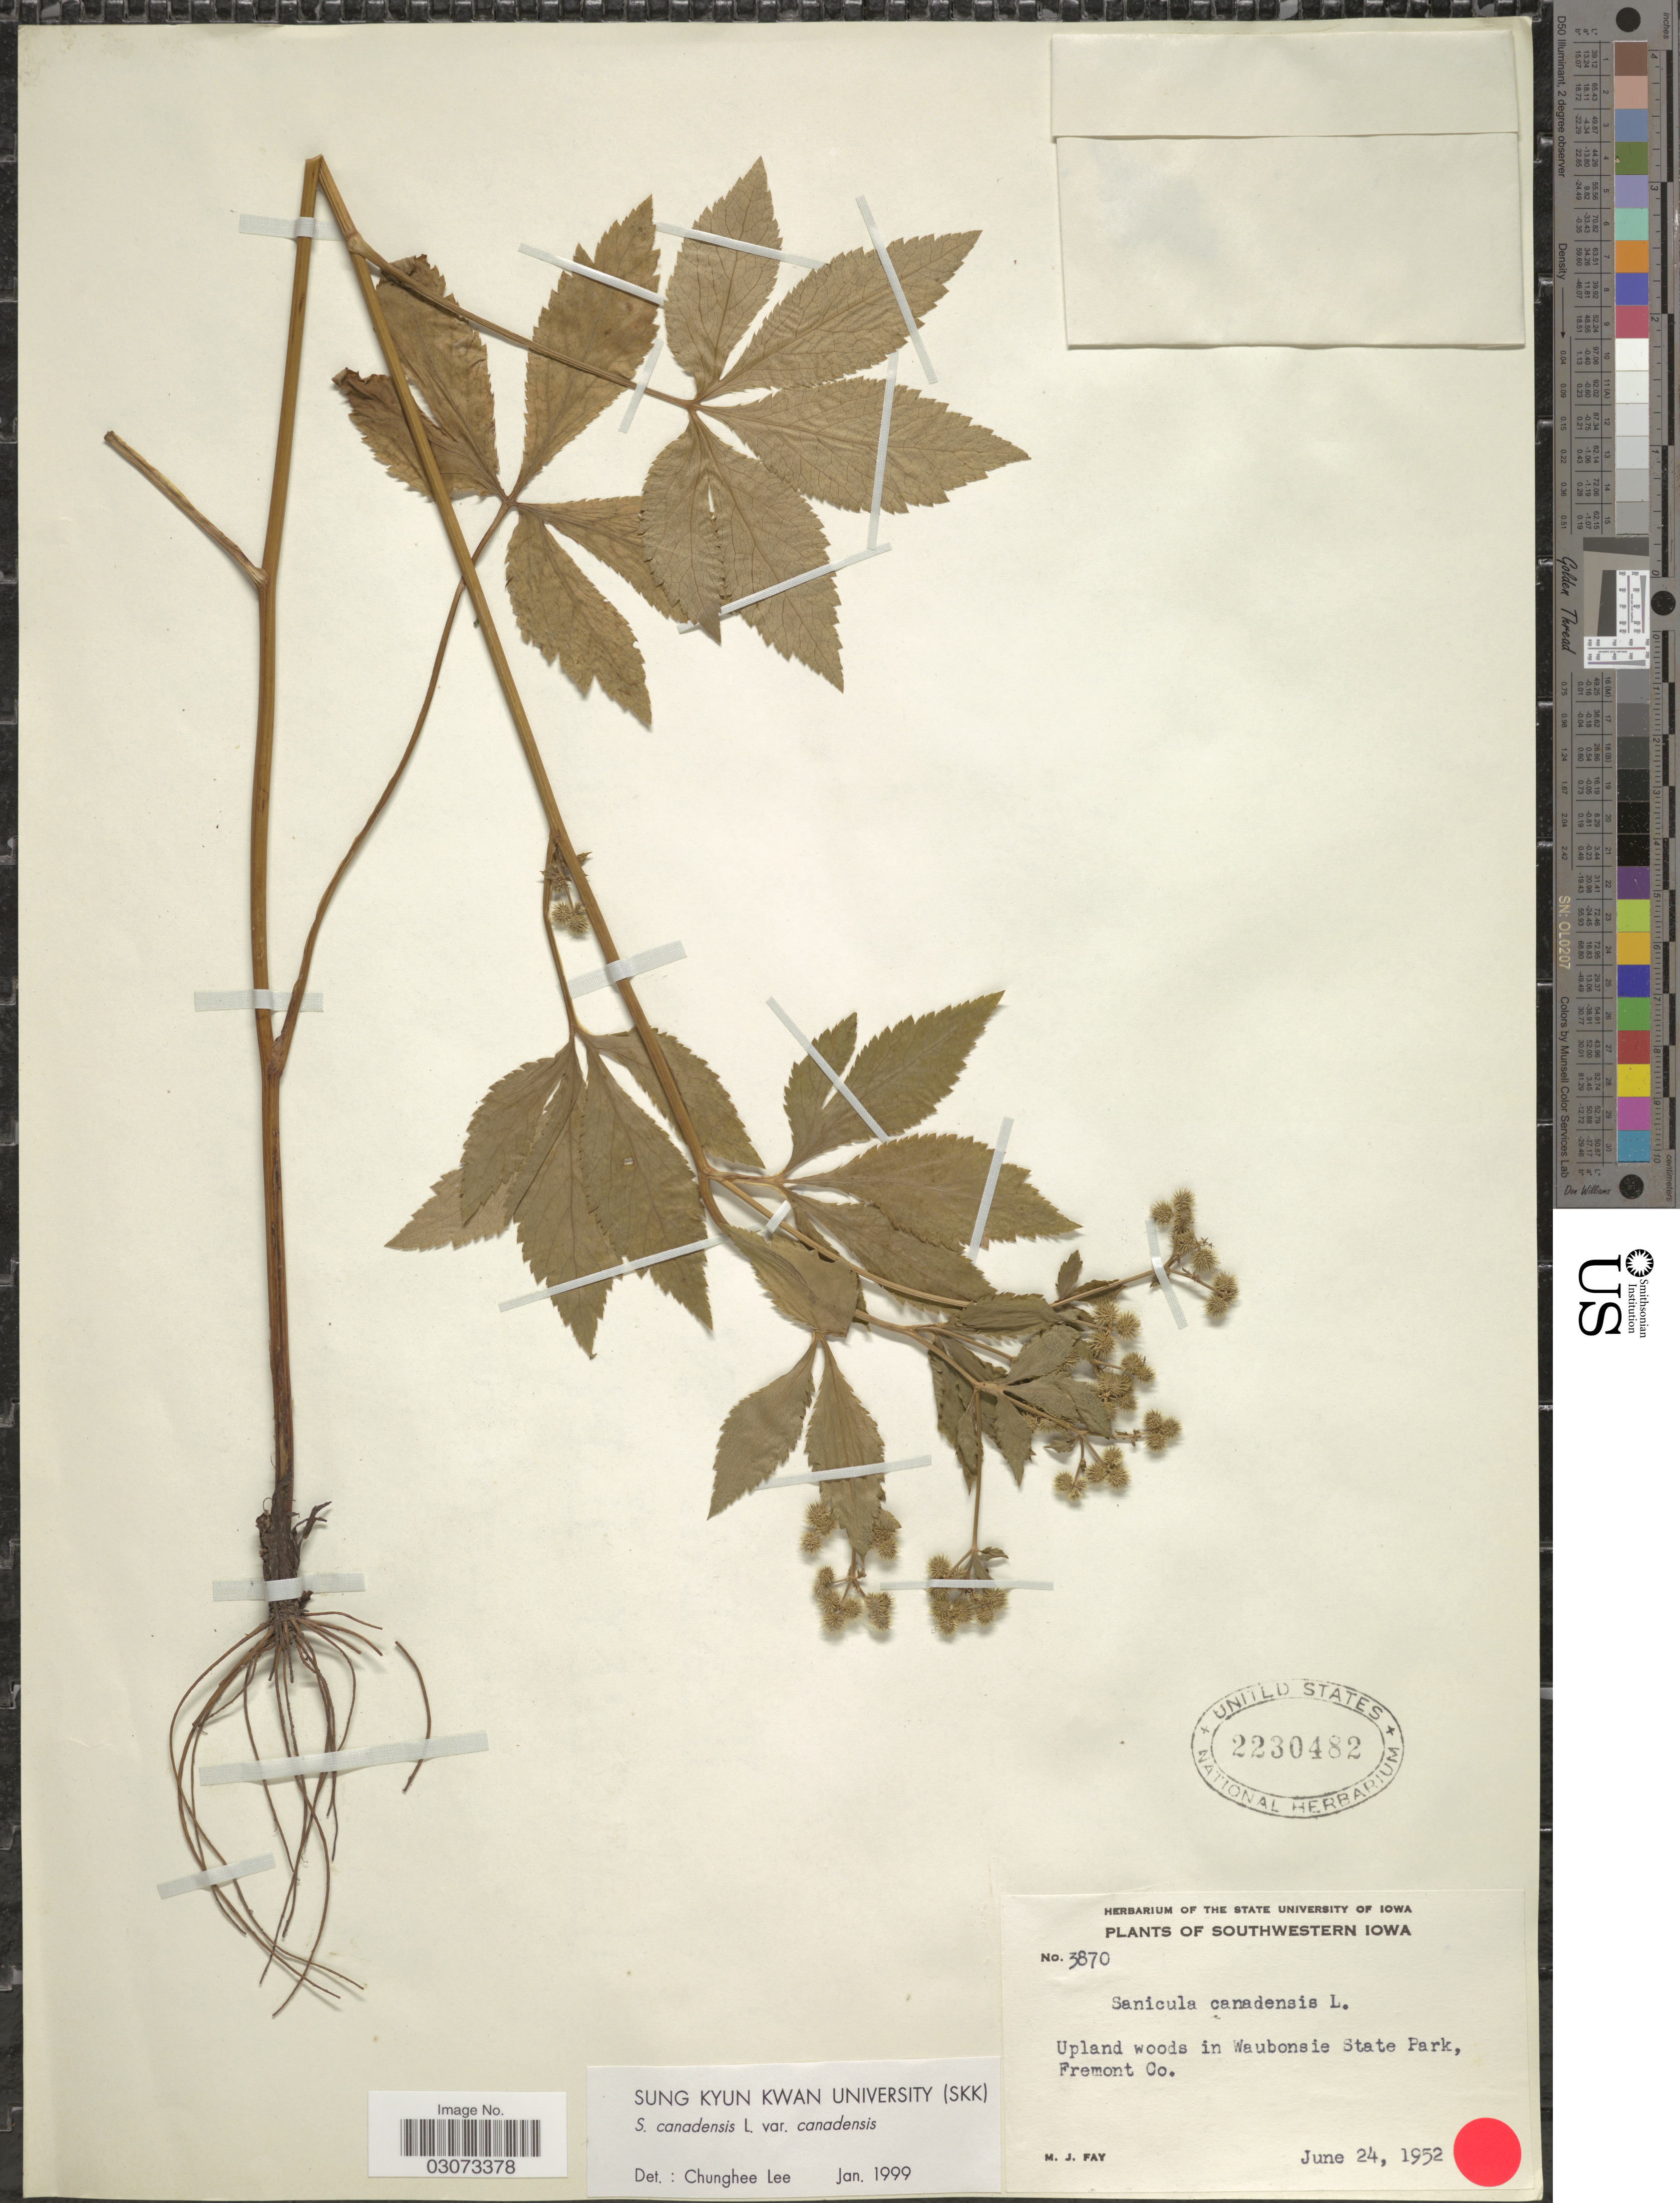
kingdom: Plantae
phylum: Tracheophyta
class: Magnoliopsida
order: Apiales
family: Apiaceae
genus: Sanicula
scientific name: Sanicula canadensis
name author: L.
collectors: M. Fay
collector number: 3870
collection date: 1952-06-24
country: United States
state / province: Iowa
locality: Southwestern Iowa. Waubonsie State Park, Fremont Co.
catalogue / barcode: US 2230482